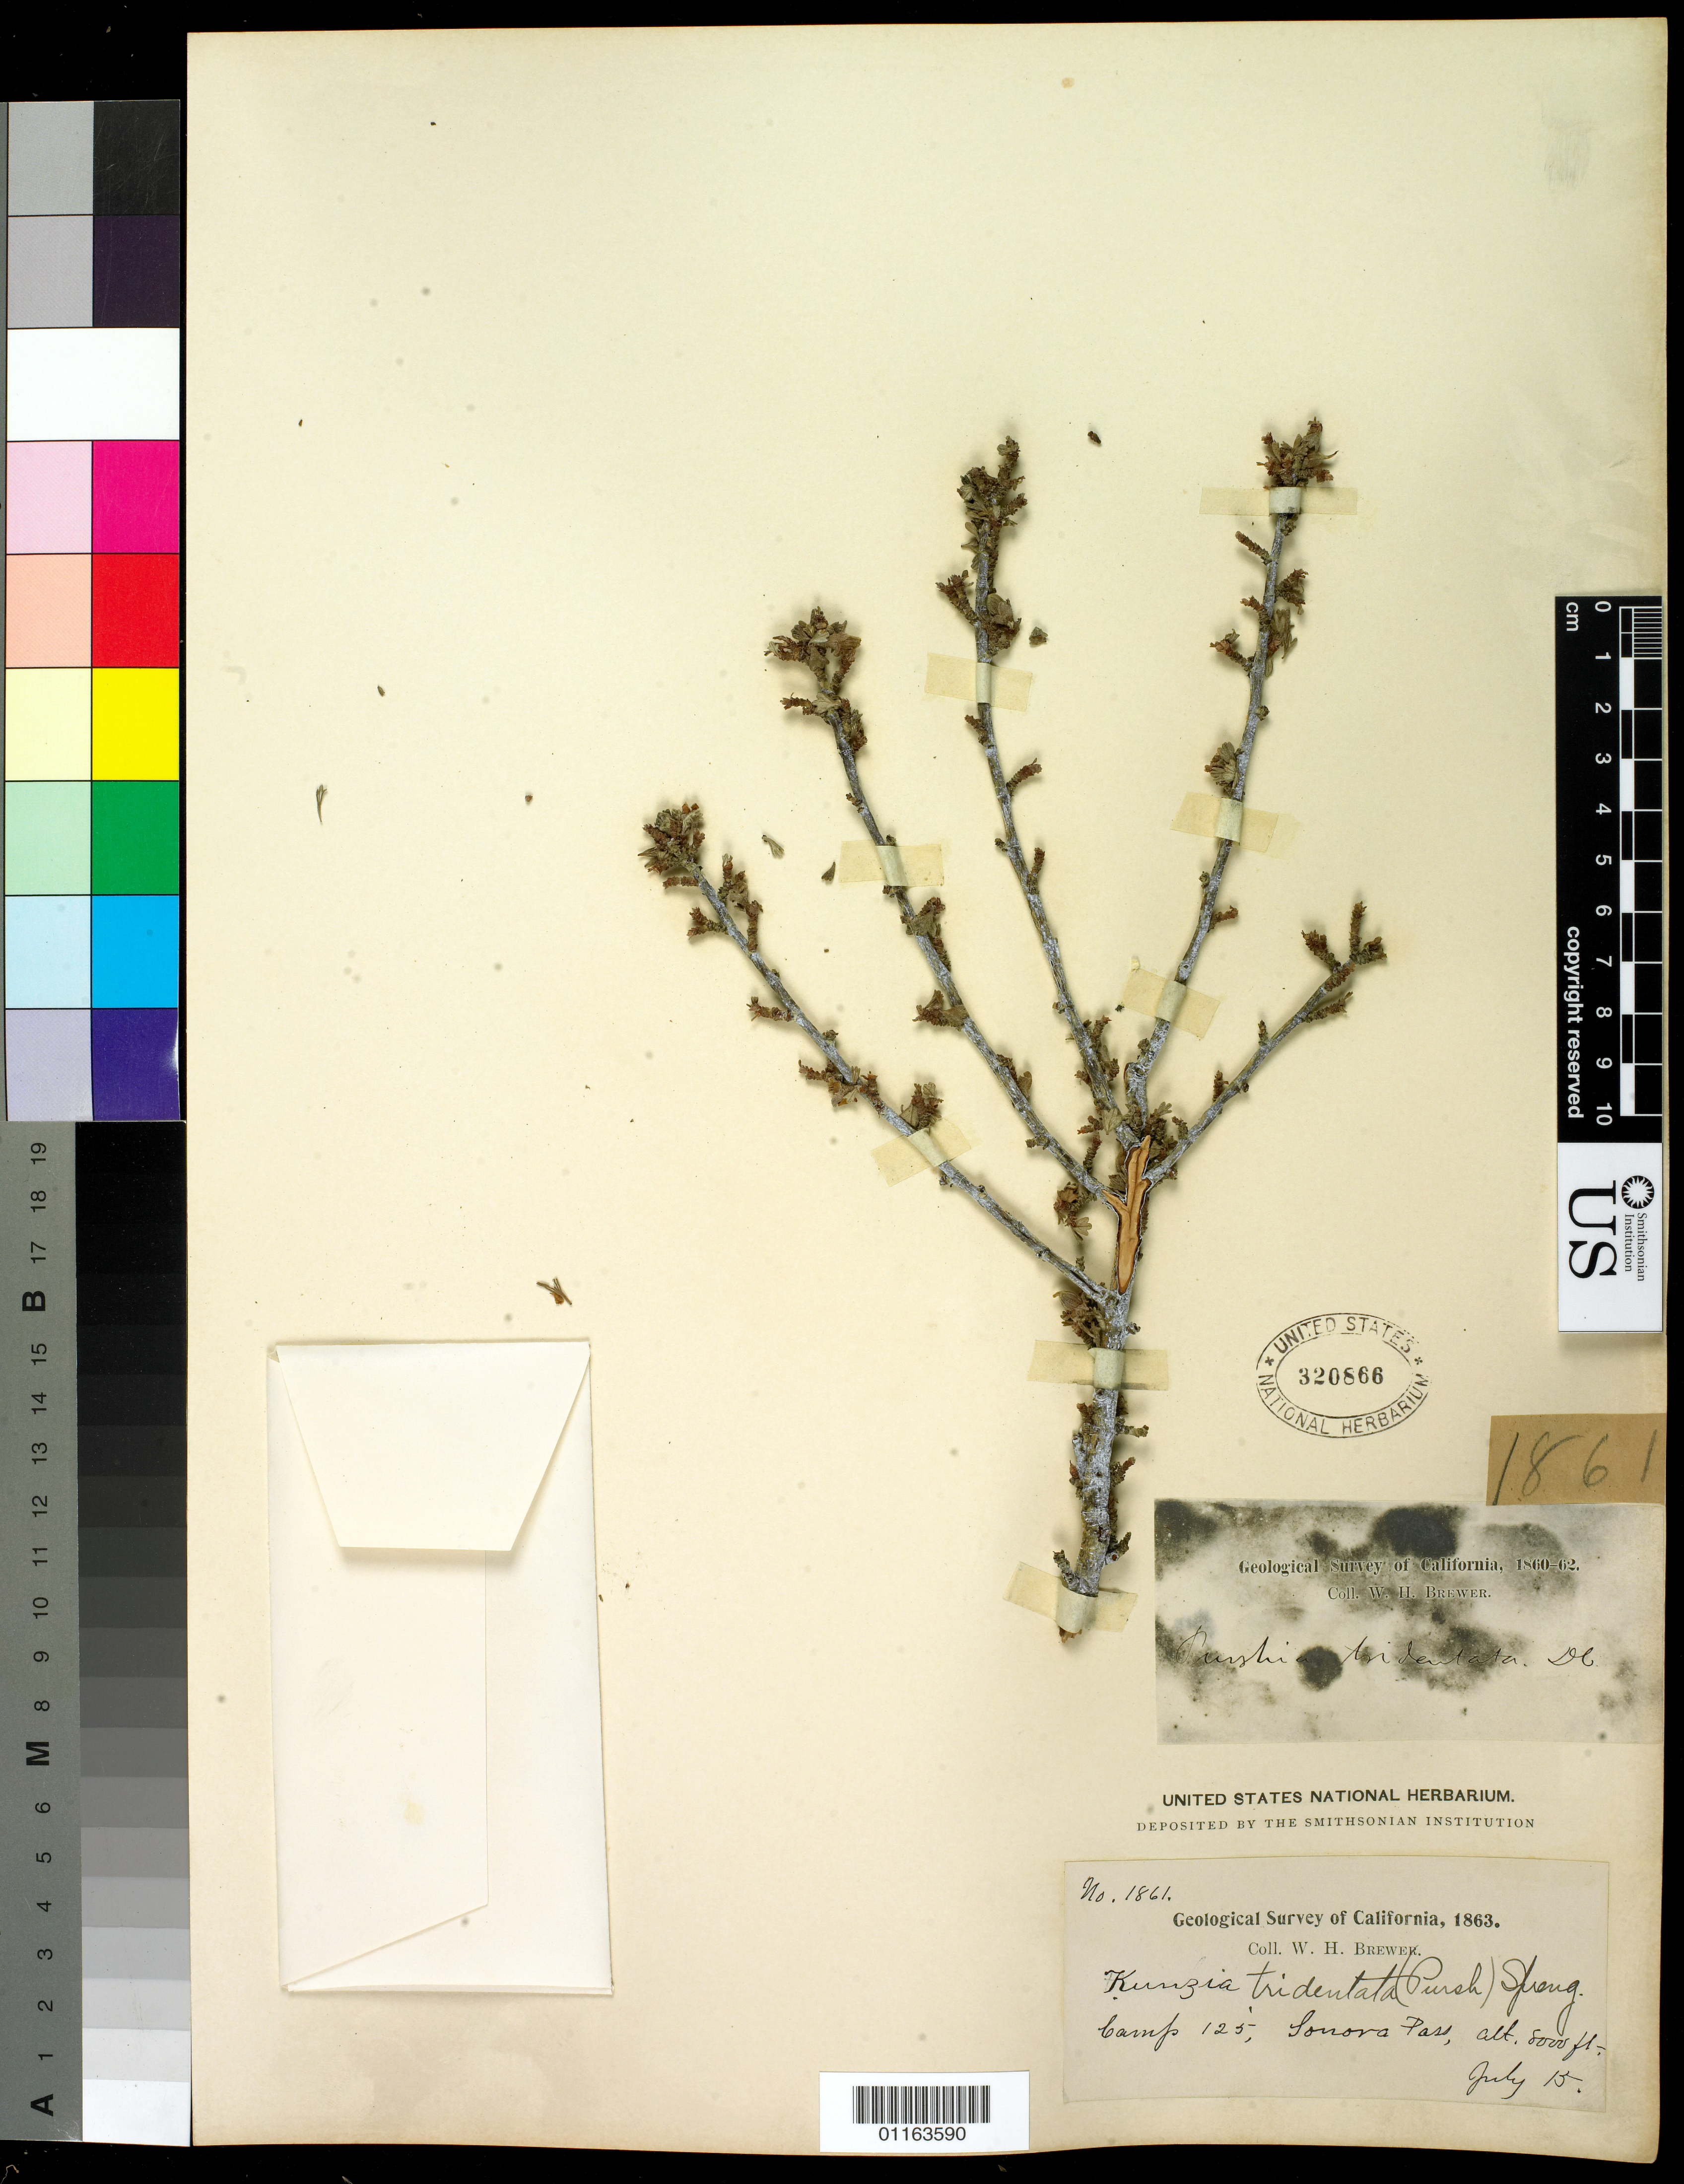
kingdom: Plantae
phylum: Tracheophyta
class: Magnoliopsida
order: Rosales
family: Rosaceae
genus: Purshia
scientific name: Purshia tridentata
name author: (Pursh) DC.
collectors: W. H. Brewer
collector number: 1861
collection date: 1863-07-15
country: United States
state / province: California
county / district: Mono/Tuolumne/Alpine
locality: Camp 125, Sonora Pass.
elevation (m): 2438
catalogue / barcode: US 320866